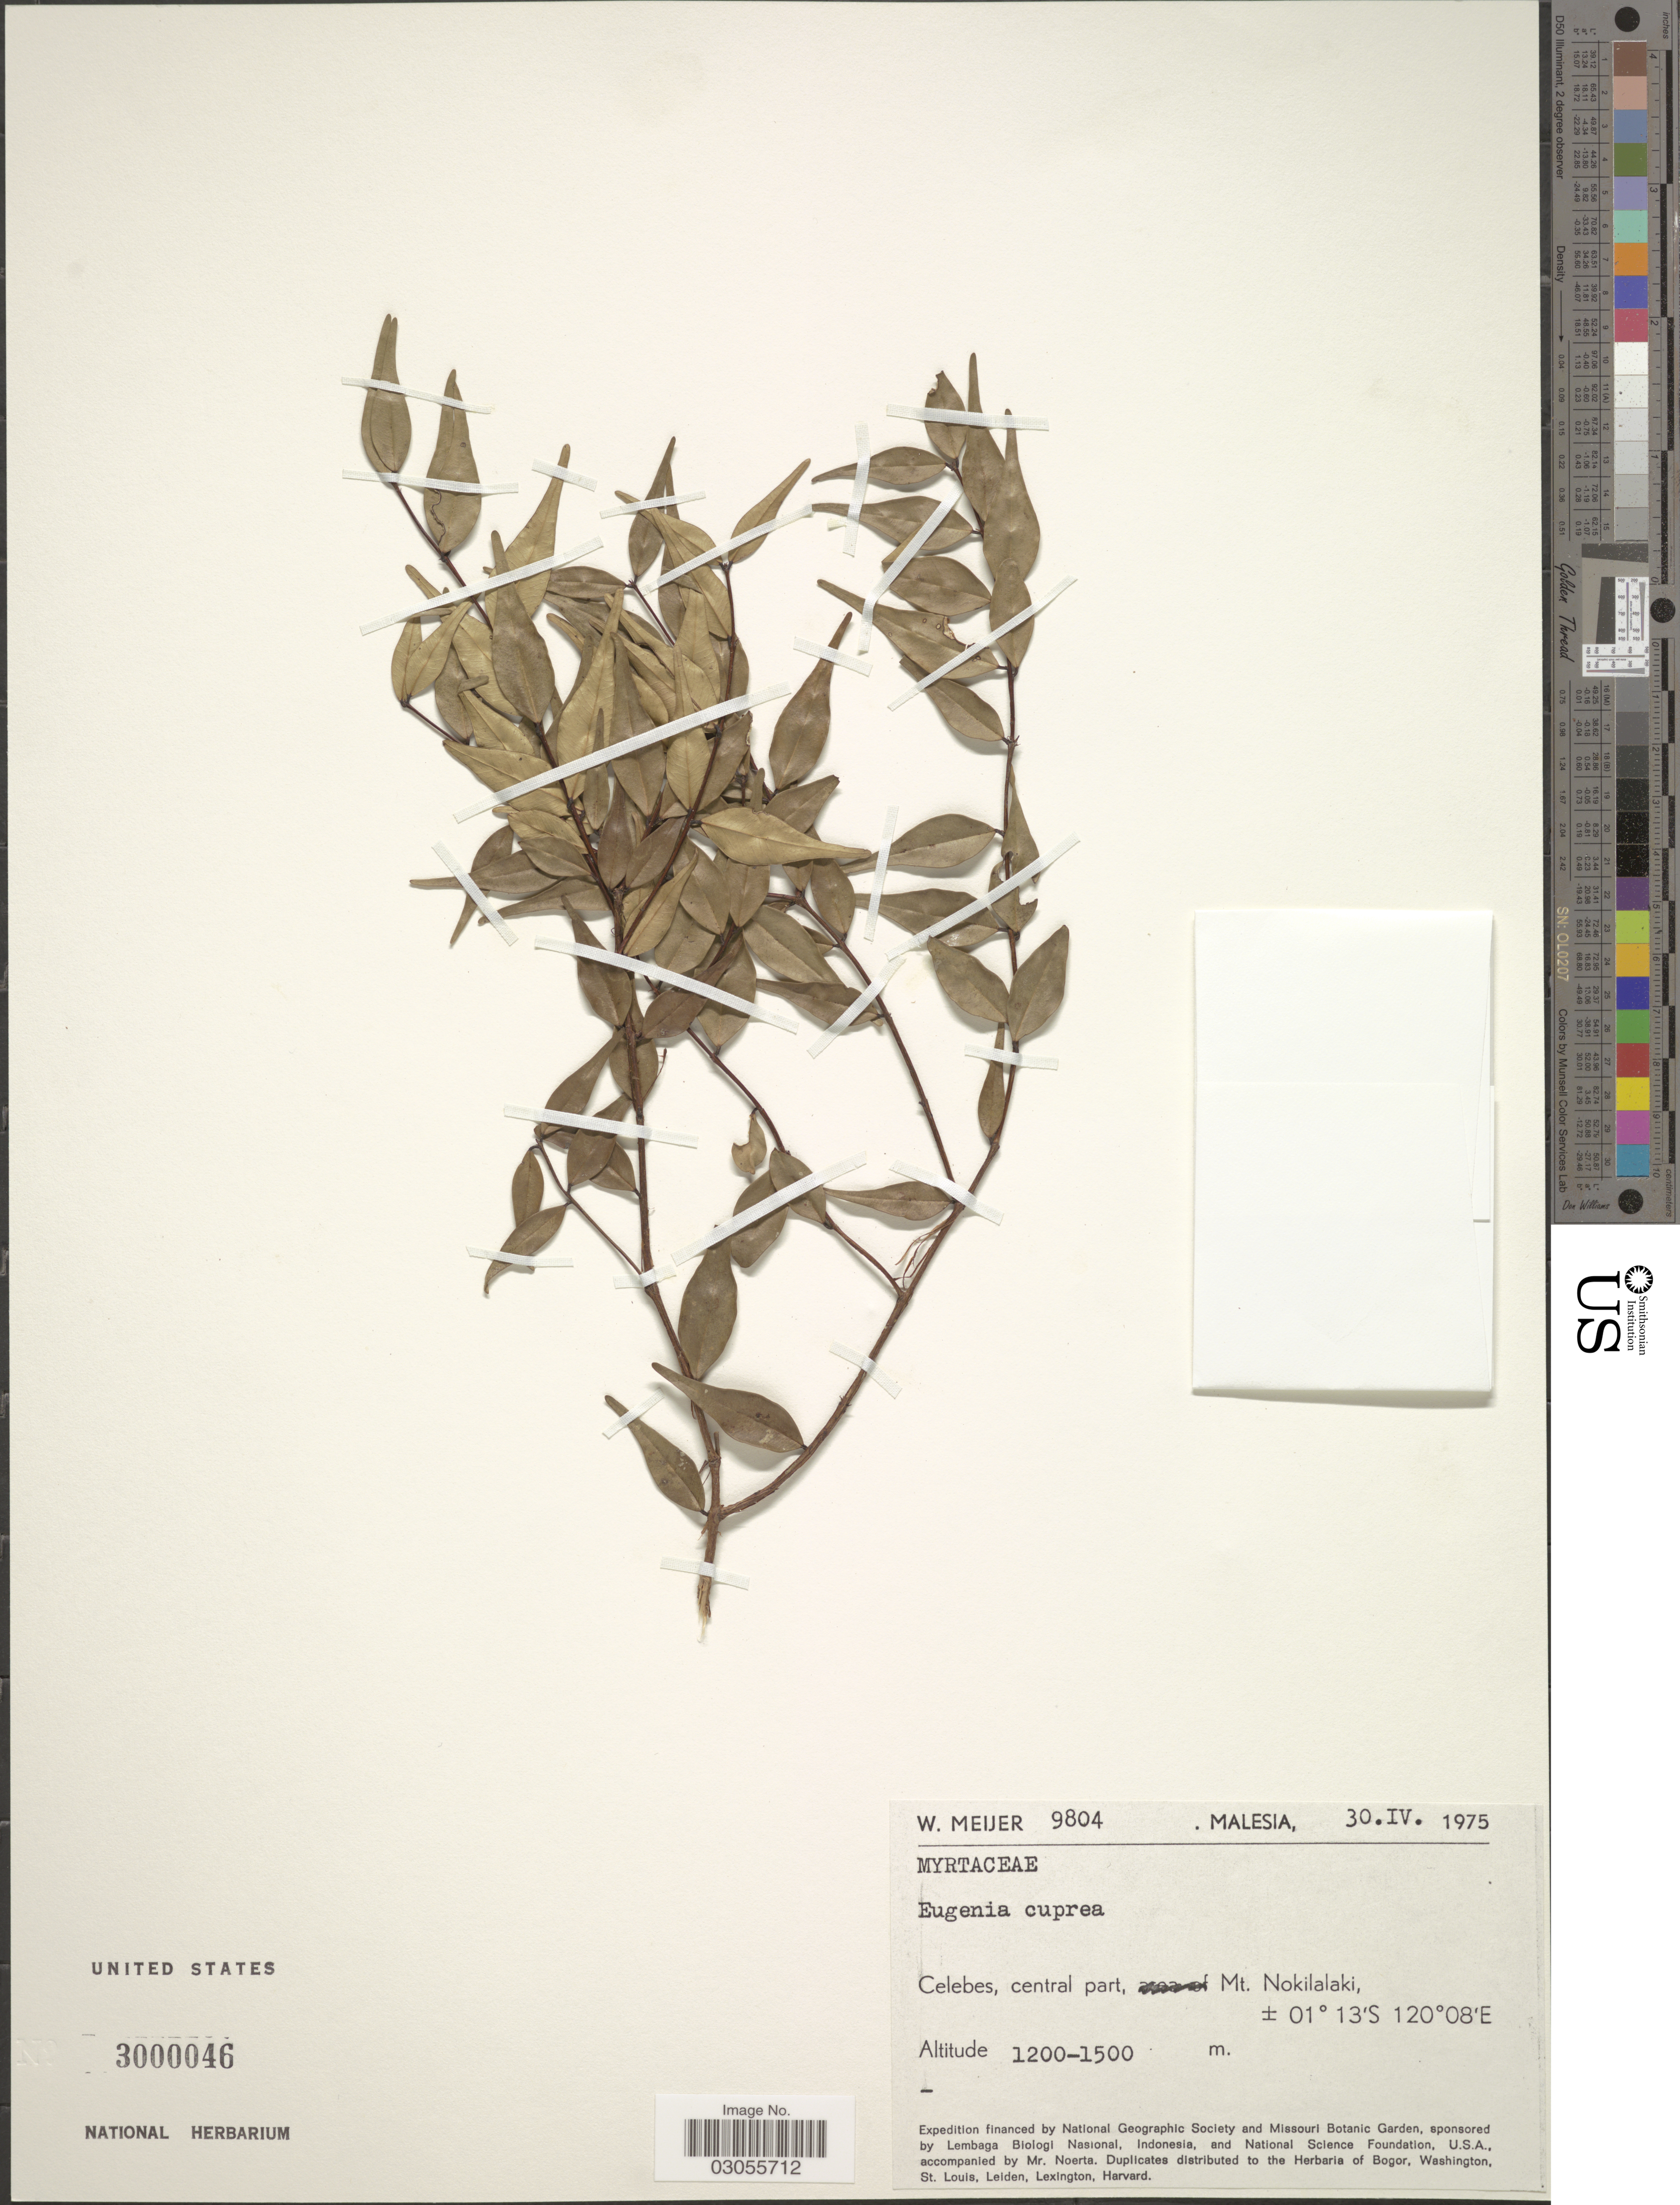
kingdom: Plantae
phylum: Tracheophyta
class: Magnoliopsida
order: Myrtales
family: Myrtaceae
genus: Syzygium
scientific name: Syzygium zeylanicum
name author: (L.) DC.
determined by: Strong, Mark T., (BOT), Smithsonian Institution - National Museum of Natural History (UNITED STATES)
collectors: W. Meijer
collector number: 9804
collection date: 1975-04-30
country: Malaysia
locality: Malesia. Celebes, central part, Mt. Nokilalaki.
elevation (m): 1200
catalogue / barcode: US 3000046